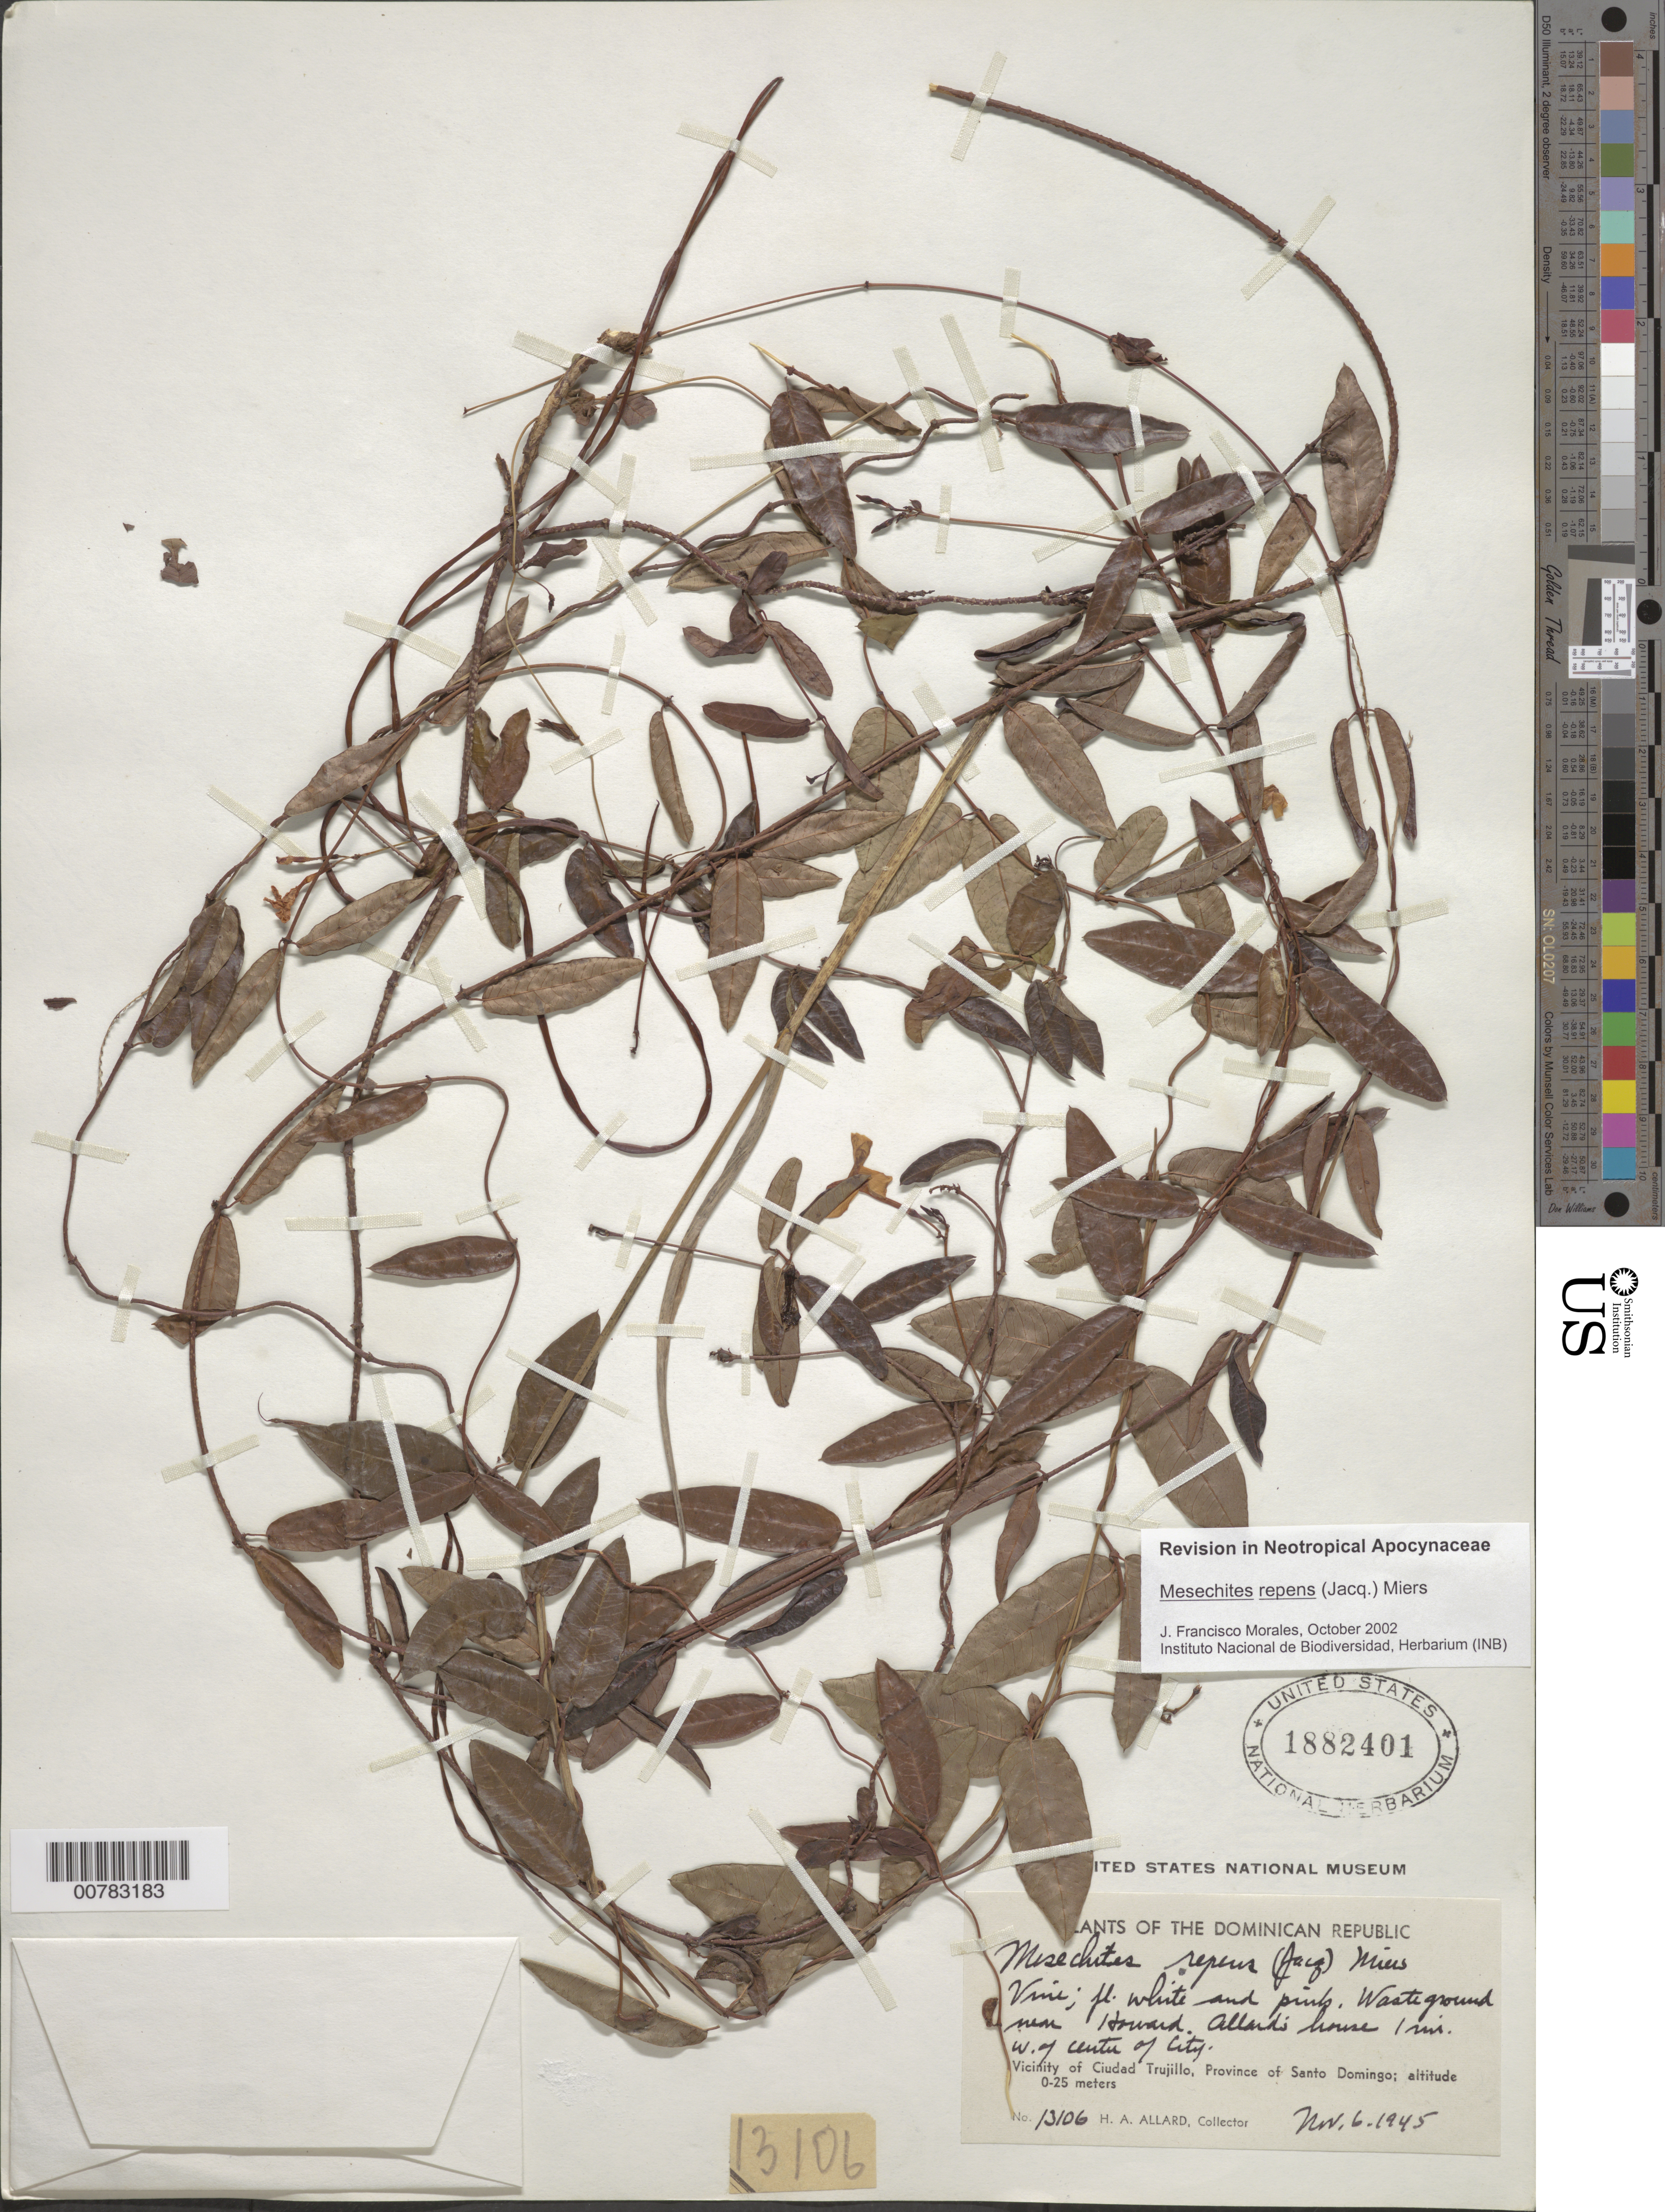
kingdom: Plantae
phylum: Tracheophyta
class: Magnoliopsida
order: Gentianales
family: Apocynaceae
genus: Mesechites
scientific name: Mesechites repens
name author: (Jacq.) Miers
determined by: Morales, J. F.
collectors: H. A. Allard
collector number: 13106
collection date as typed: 06 Nov 1945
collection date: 1945-11-06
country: Dominican Republic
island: Hispaniola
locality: Province of Santo Domingo, near Howard Allard's house, 1 mile west of center of city.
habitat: Waste ground.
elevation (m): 0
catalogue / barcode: US 1882401